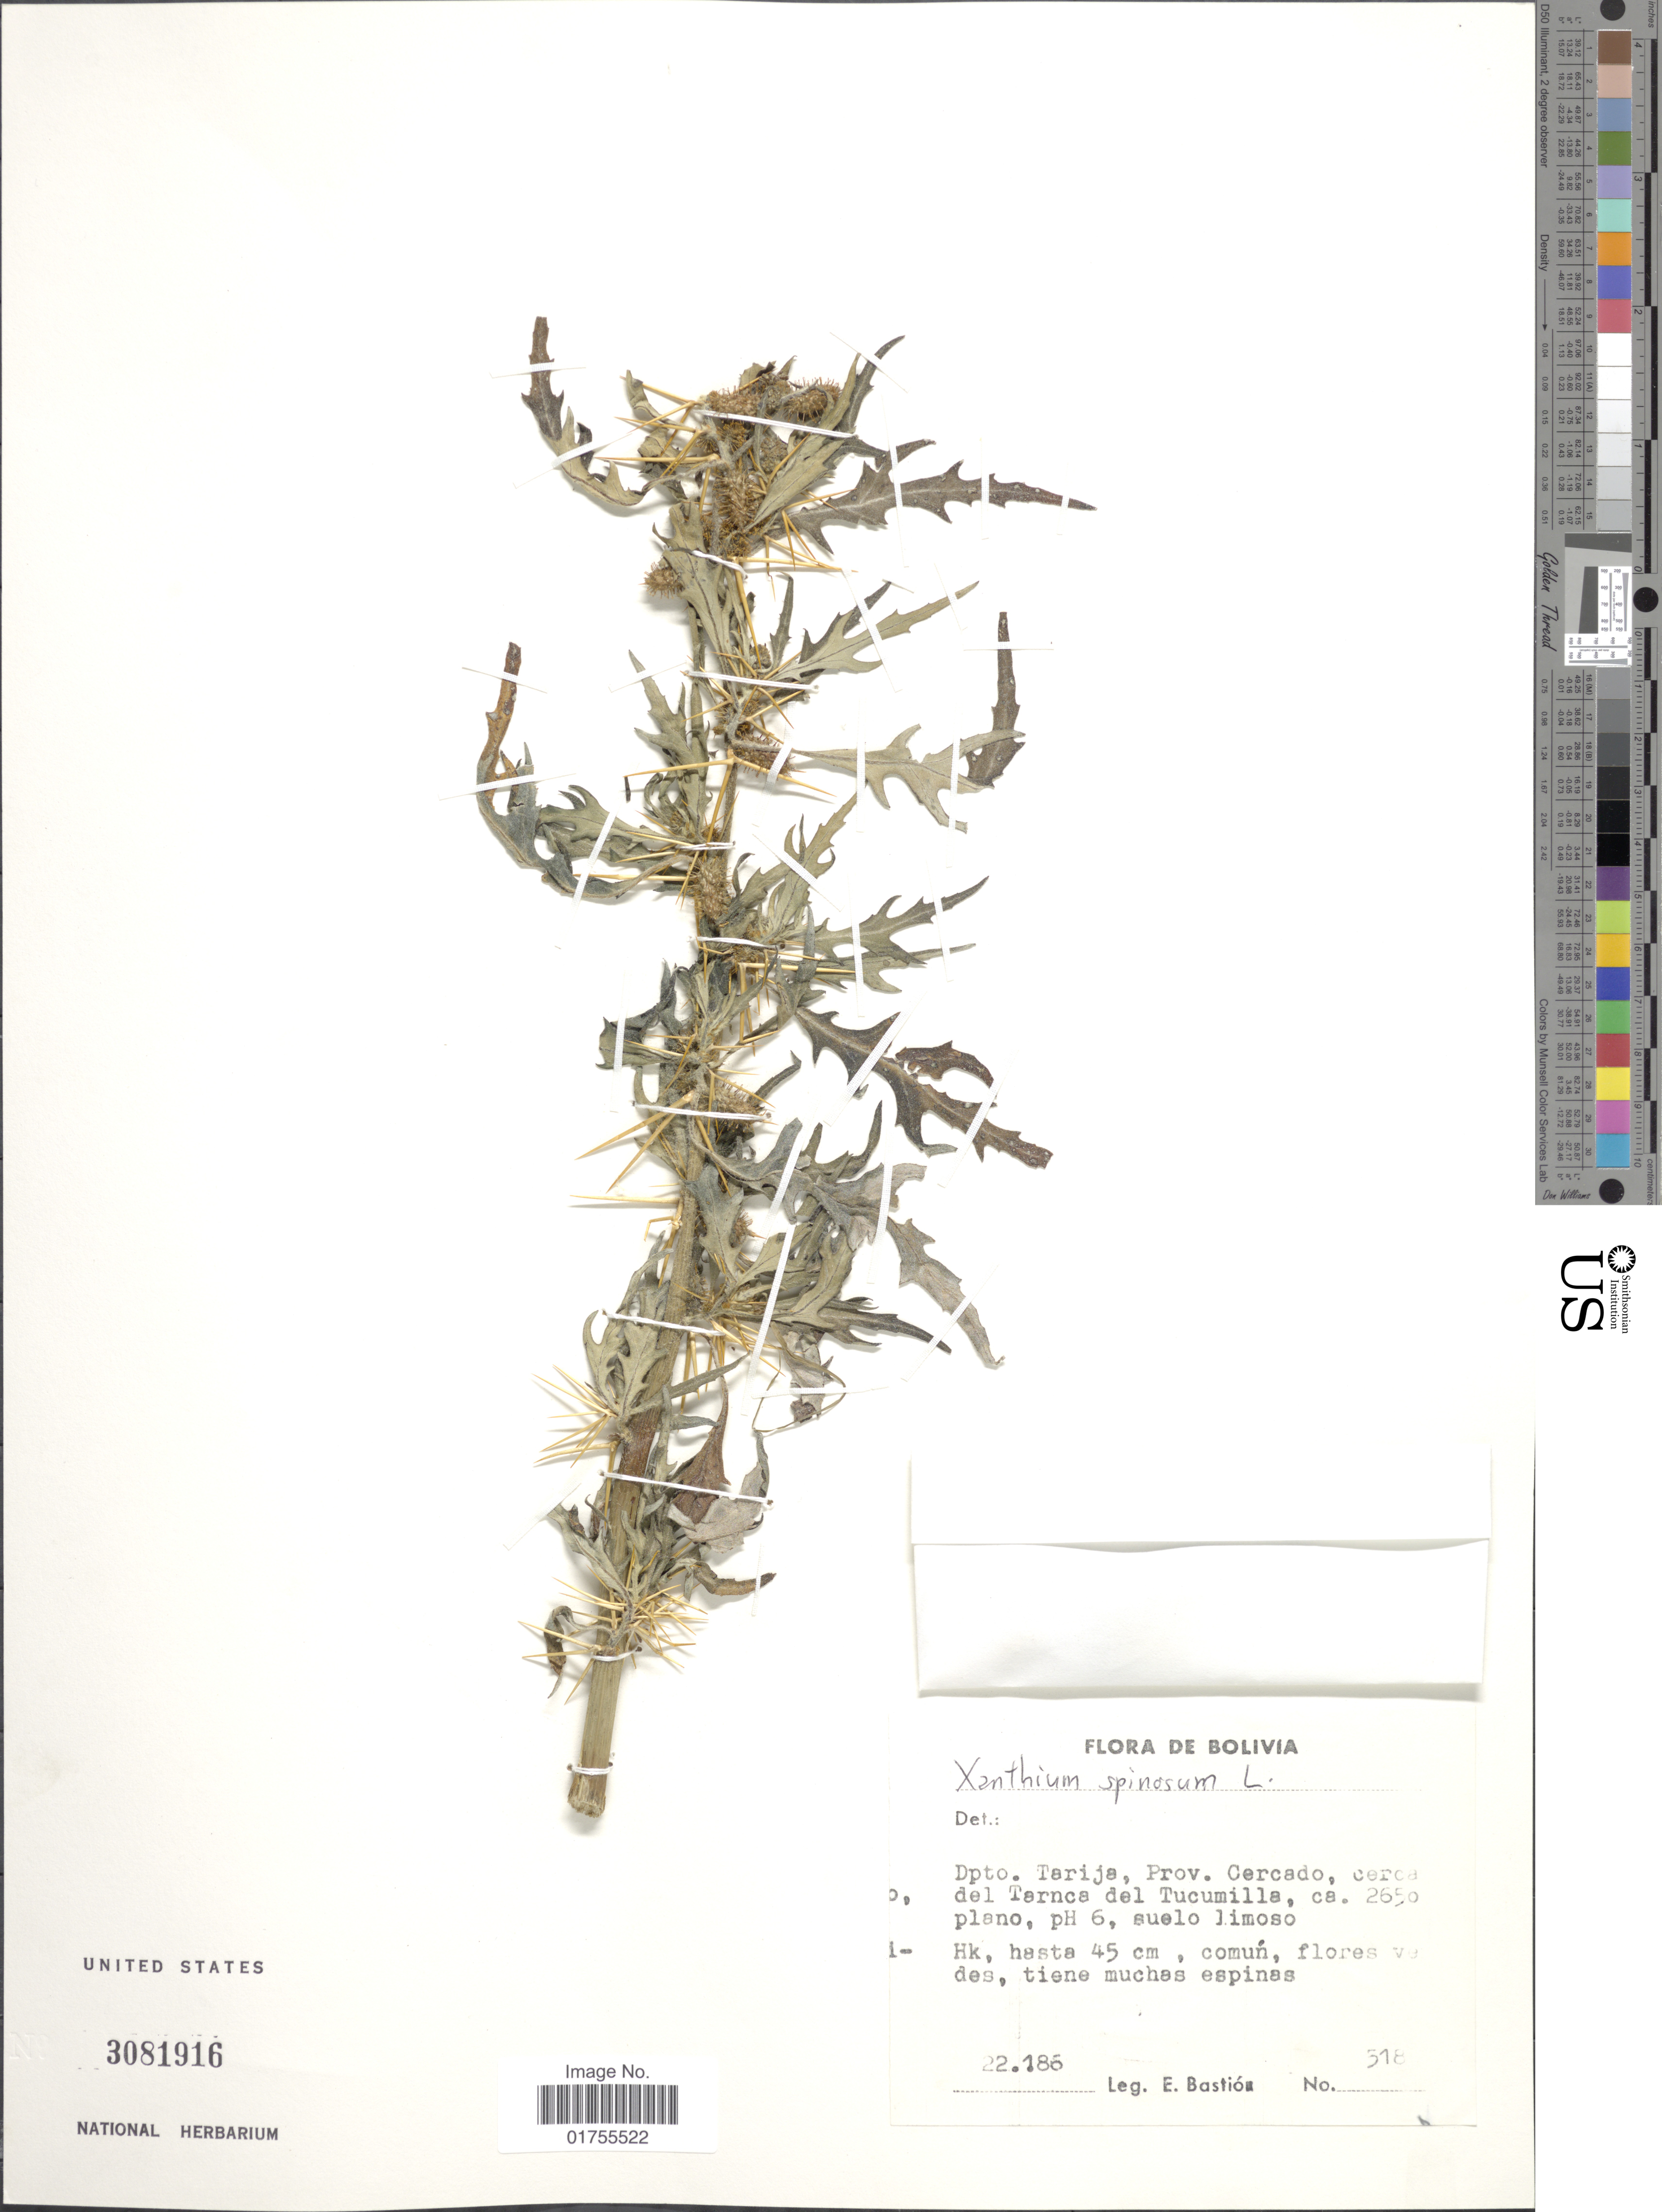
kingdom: Plantae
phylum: Tracheophyta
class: Magnoliopsida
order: Asterales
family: Asteraceae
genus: Xanthium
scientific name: Xanthium spinosum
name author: L.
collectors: E. Bastion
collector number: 518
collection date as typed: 185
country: Bolivia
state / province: Tarija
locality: Dpto. Tarija, Prov. Cercado, cerca del Tarnca del Tucumilla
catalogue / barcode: US 3081916